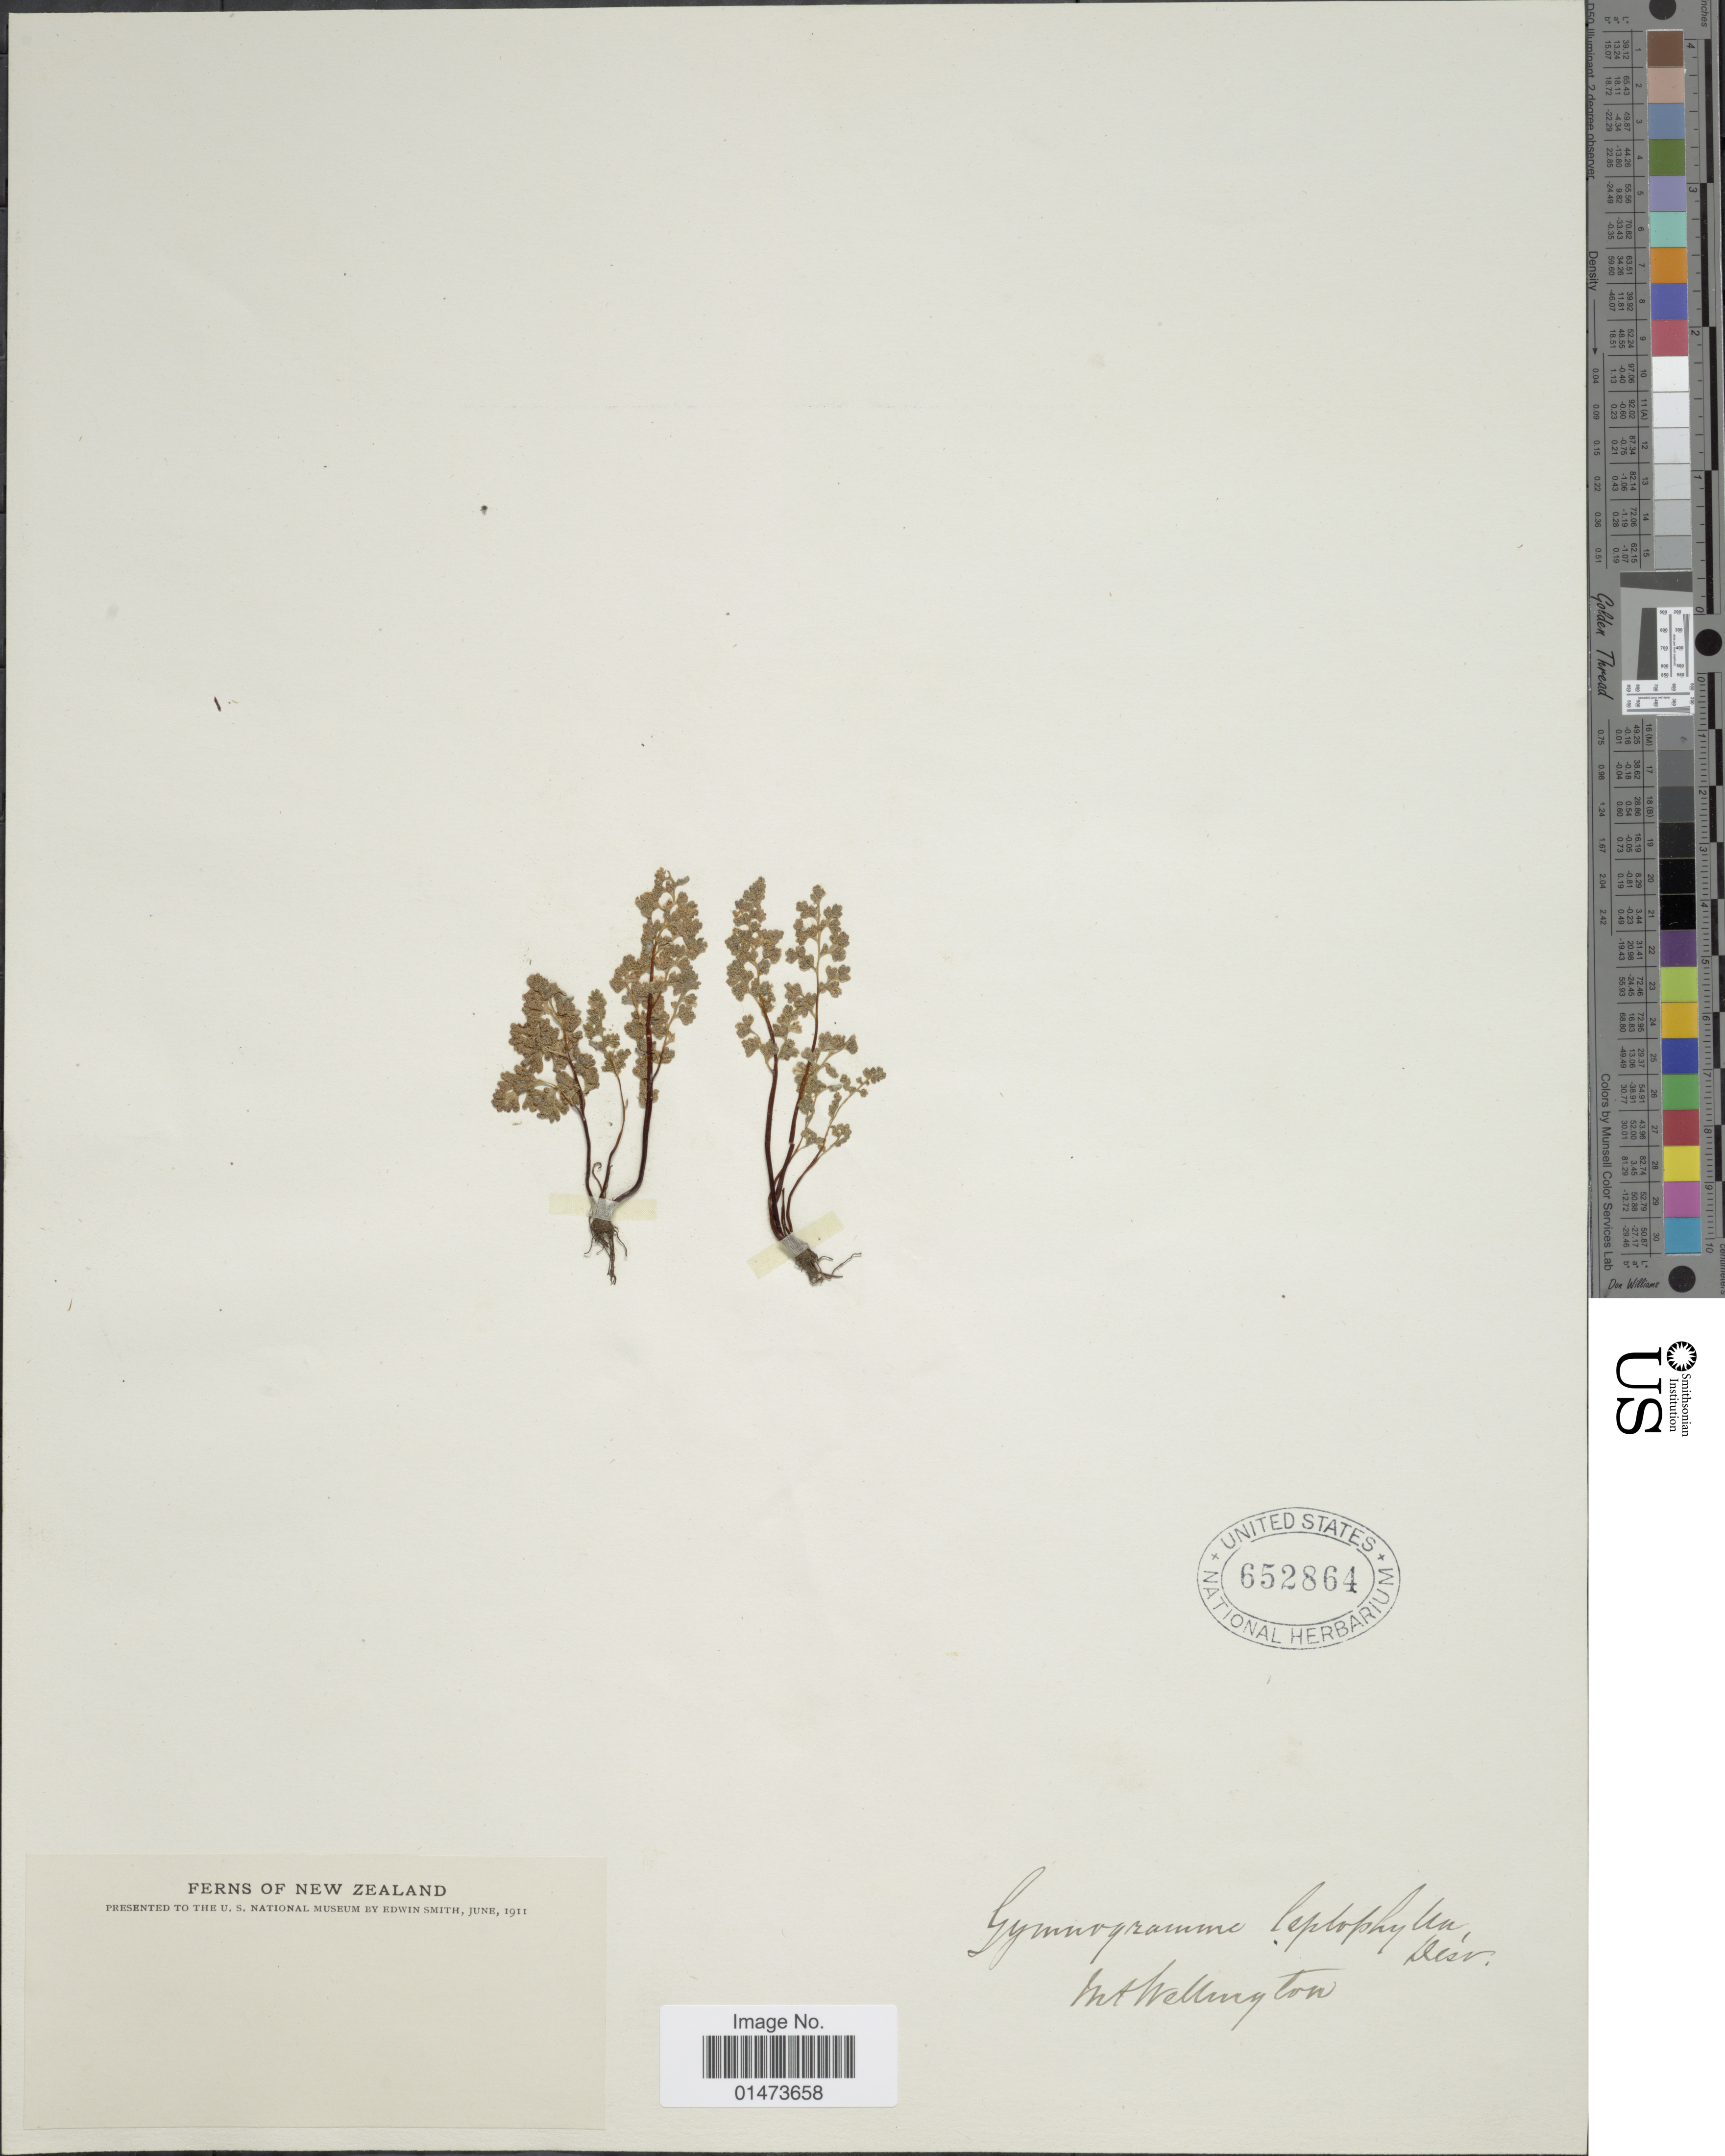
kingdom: Plantae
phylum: Tracheophyta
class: Polypodiopsida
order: Polypodiales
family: Pteridaceae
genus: Anogramma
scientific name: Anogramma leptophylla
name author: (L.) Link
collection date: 1911-06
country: New Zealand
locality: Mt. Wellington.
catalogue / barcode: US 652864